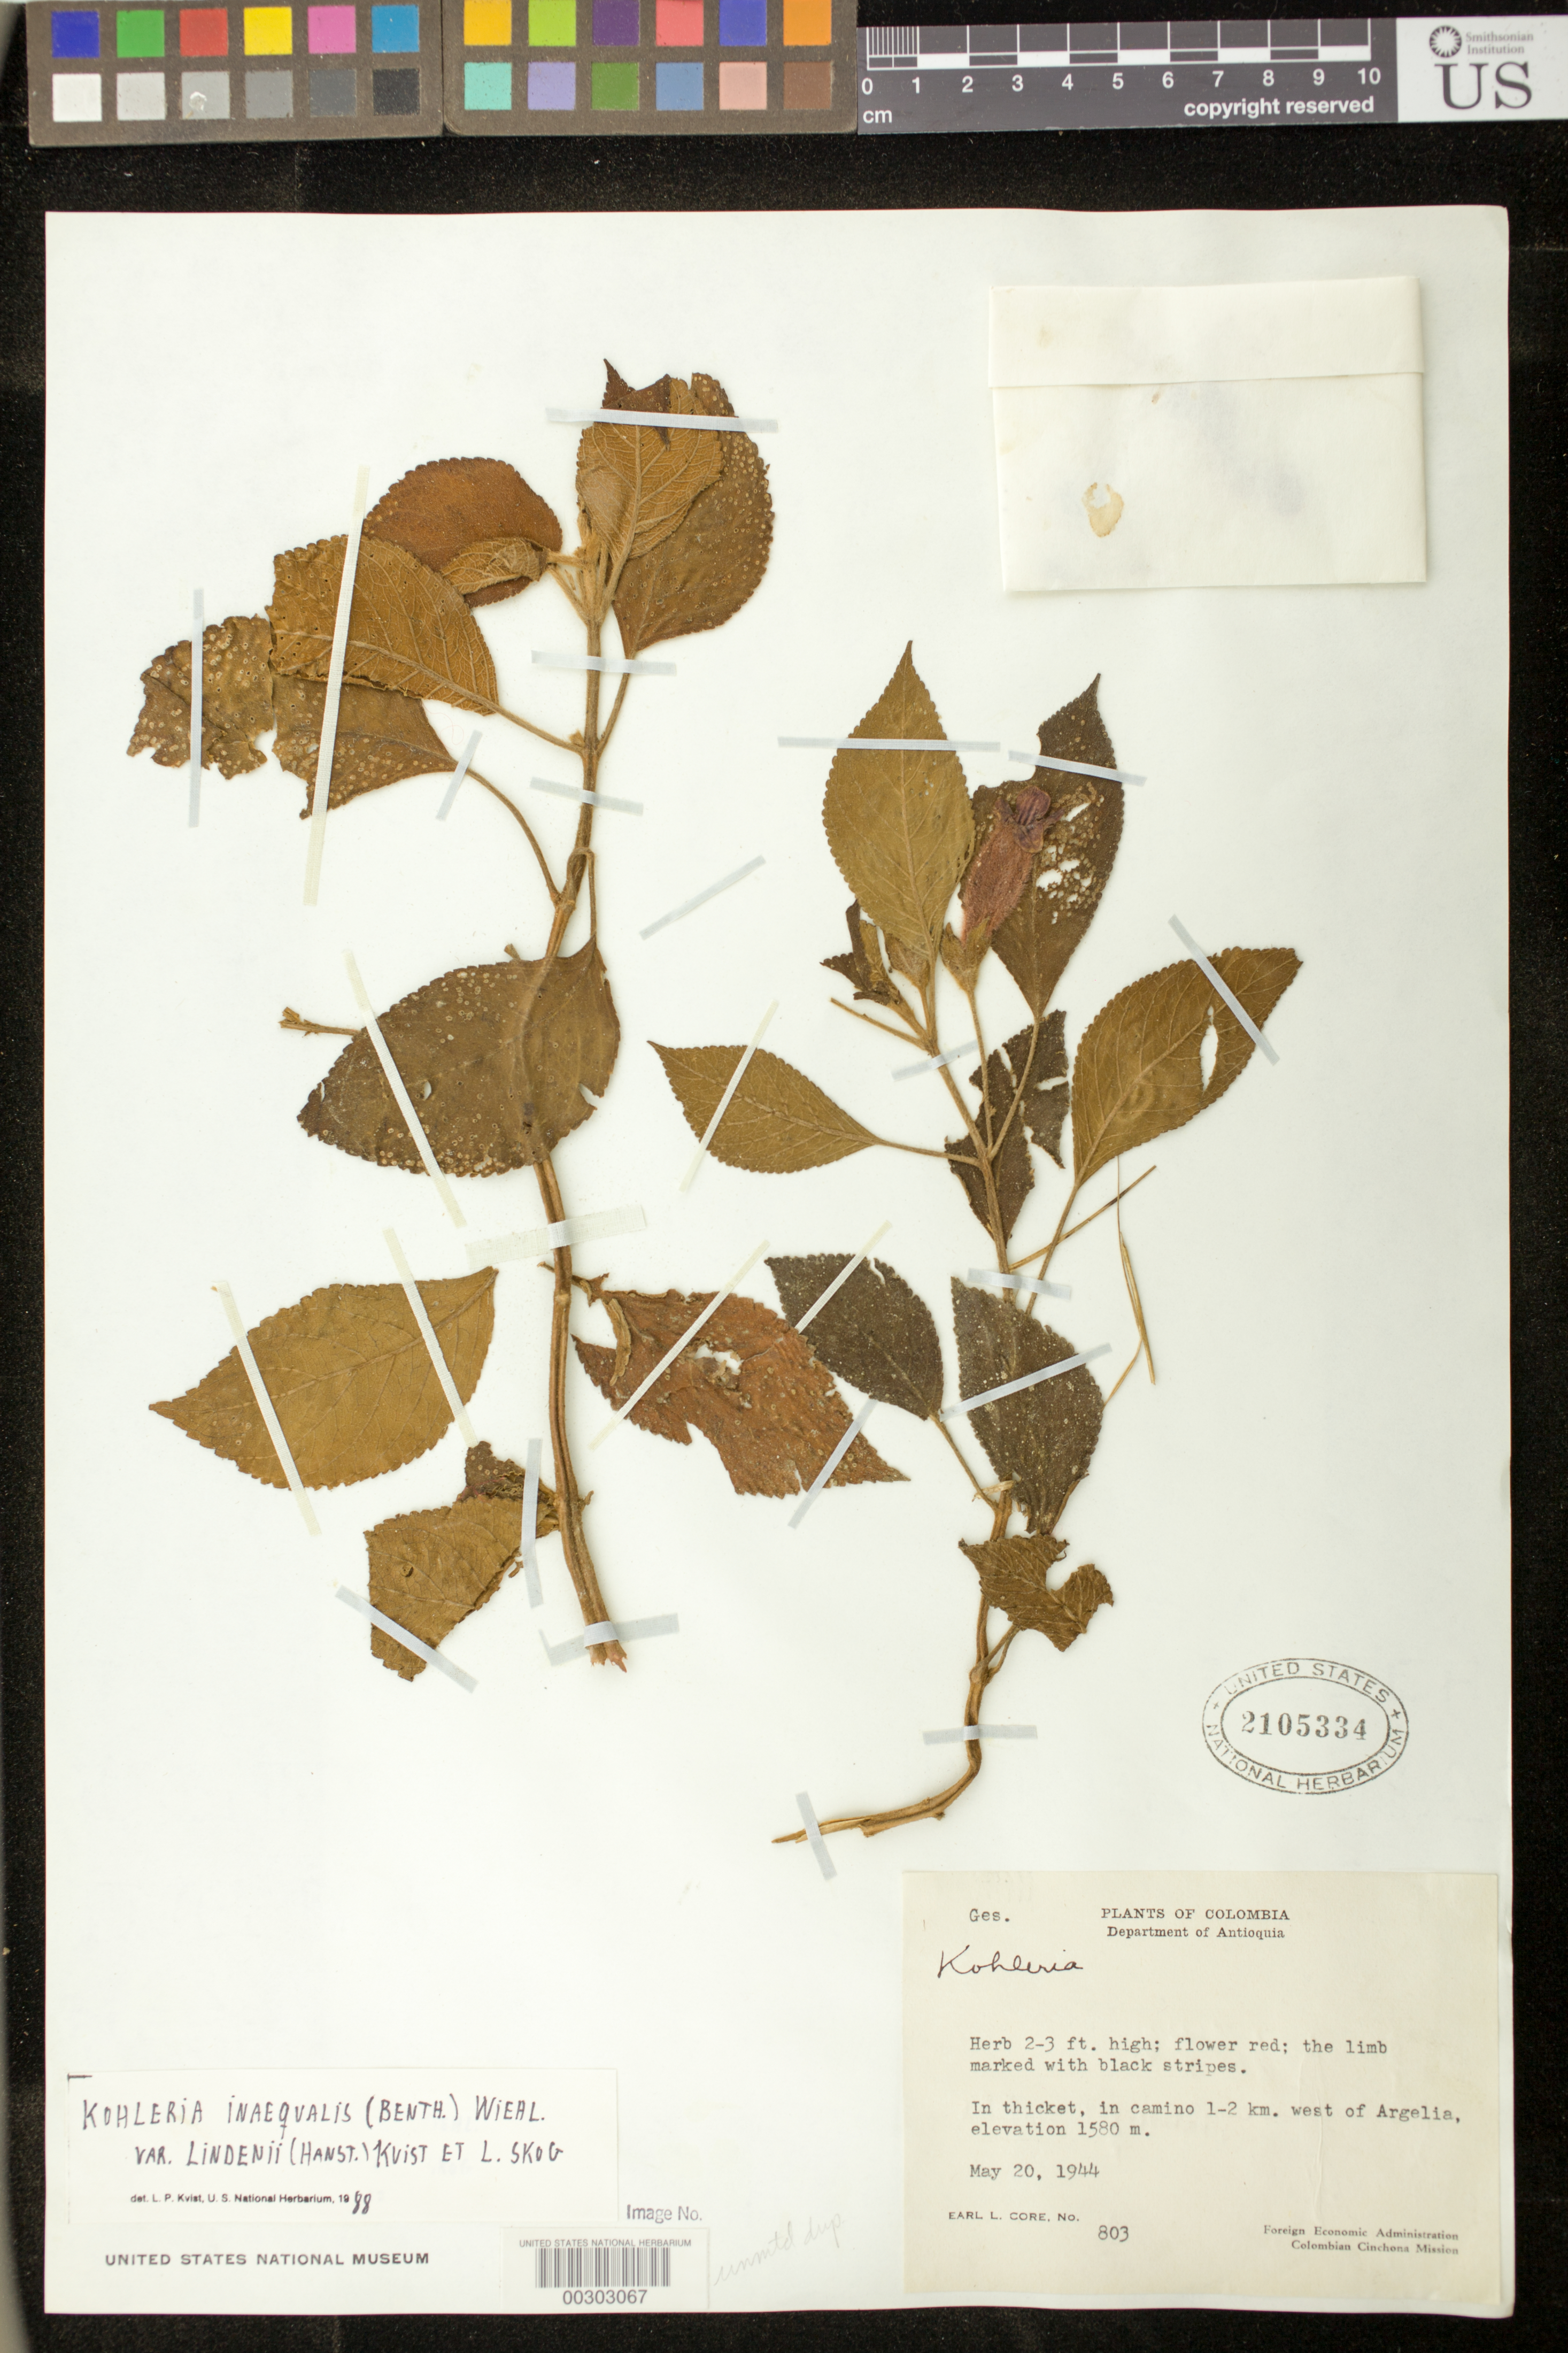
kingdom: Plantae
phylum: Tracheophyta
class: Magnoliopsida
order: Lamiales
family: Gesneriaceae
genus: Kohleria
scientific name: Kohleria inaequalis var. lindenii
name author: (Hanst.) L.P. Kvist & L.E. Skog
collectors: E. L. Core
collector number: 803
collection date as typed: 20 May 1944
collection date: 1944-05-20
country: Colombia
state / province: Antioquia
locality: Camino 1-2 km W of Argelia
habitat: In thicket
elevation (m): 1580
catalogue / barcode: US 2105334